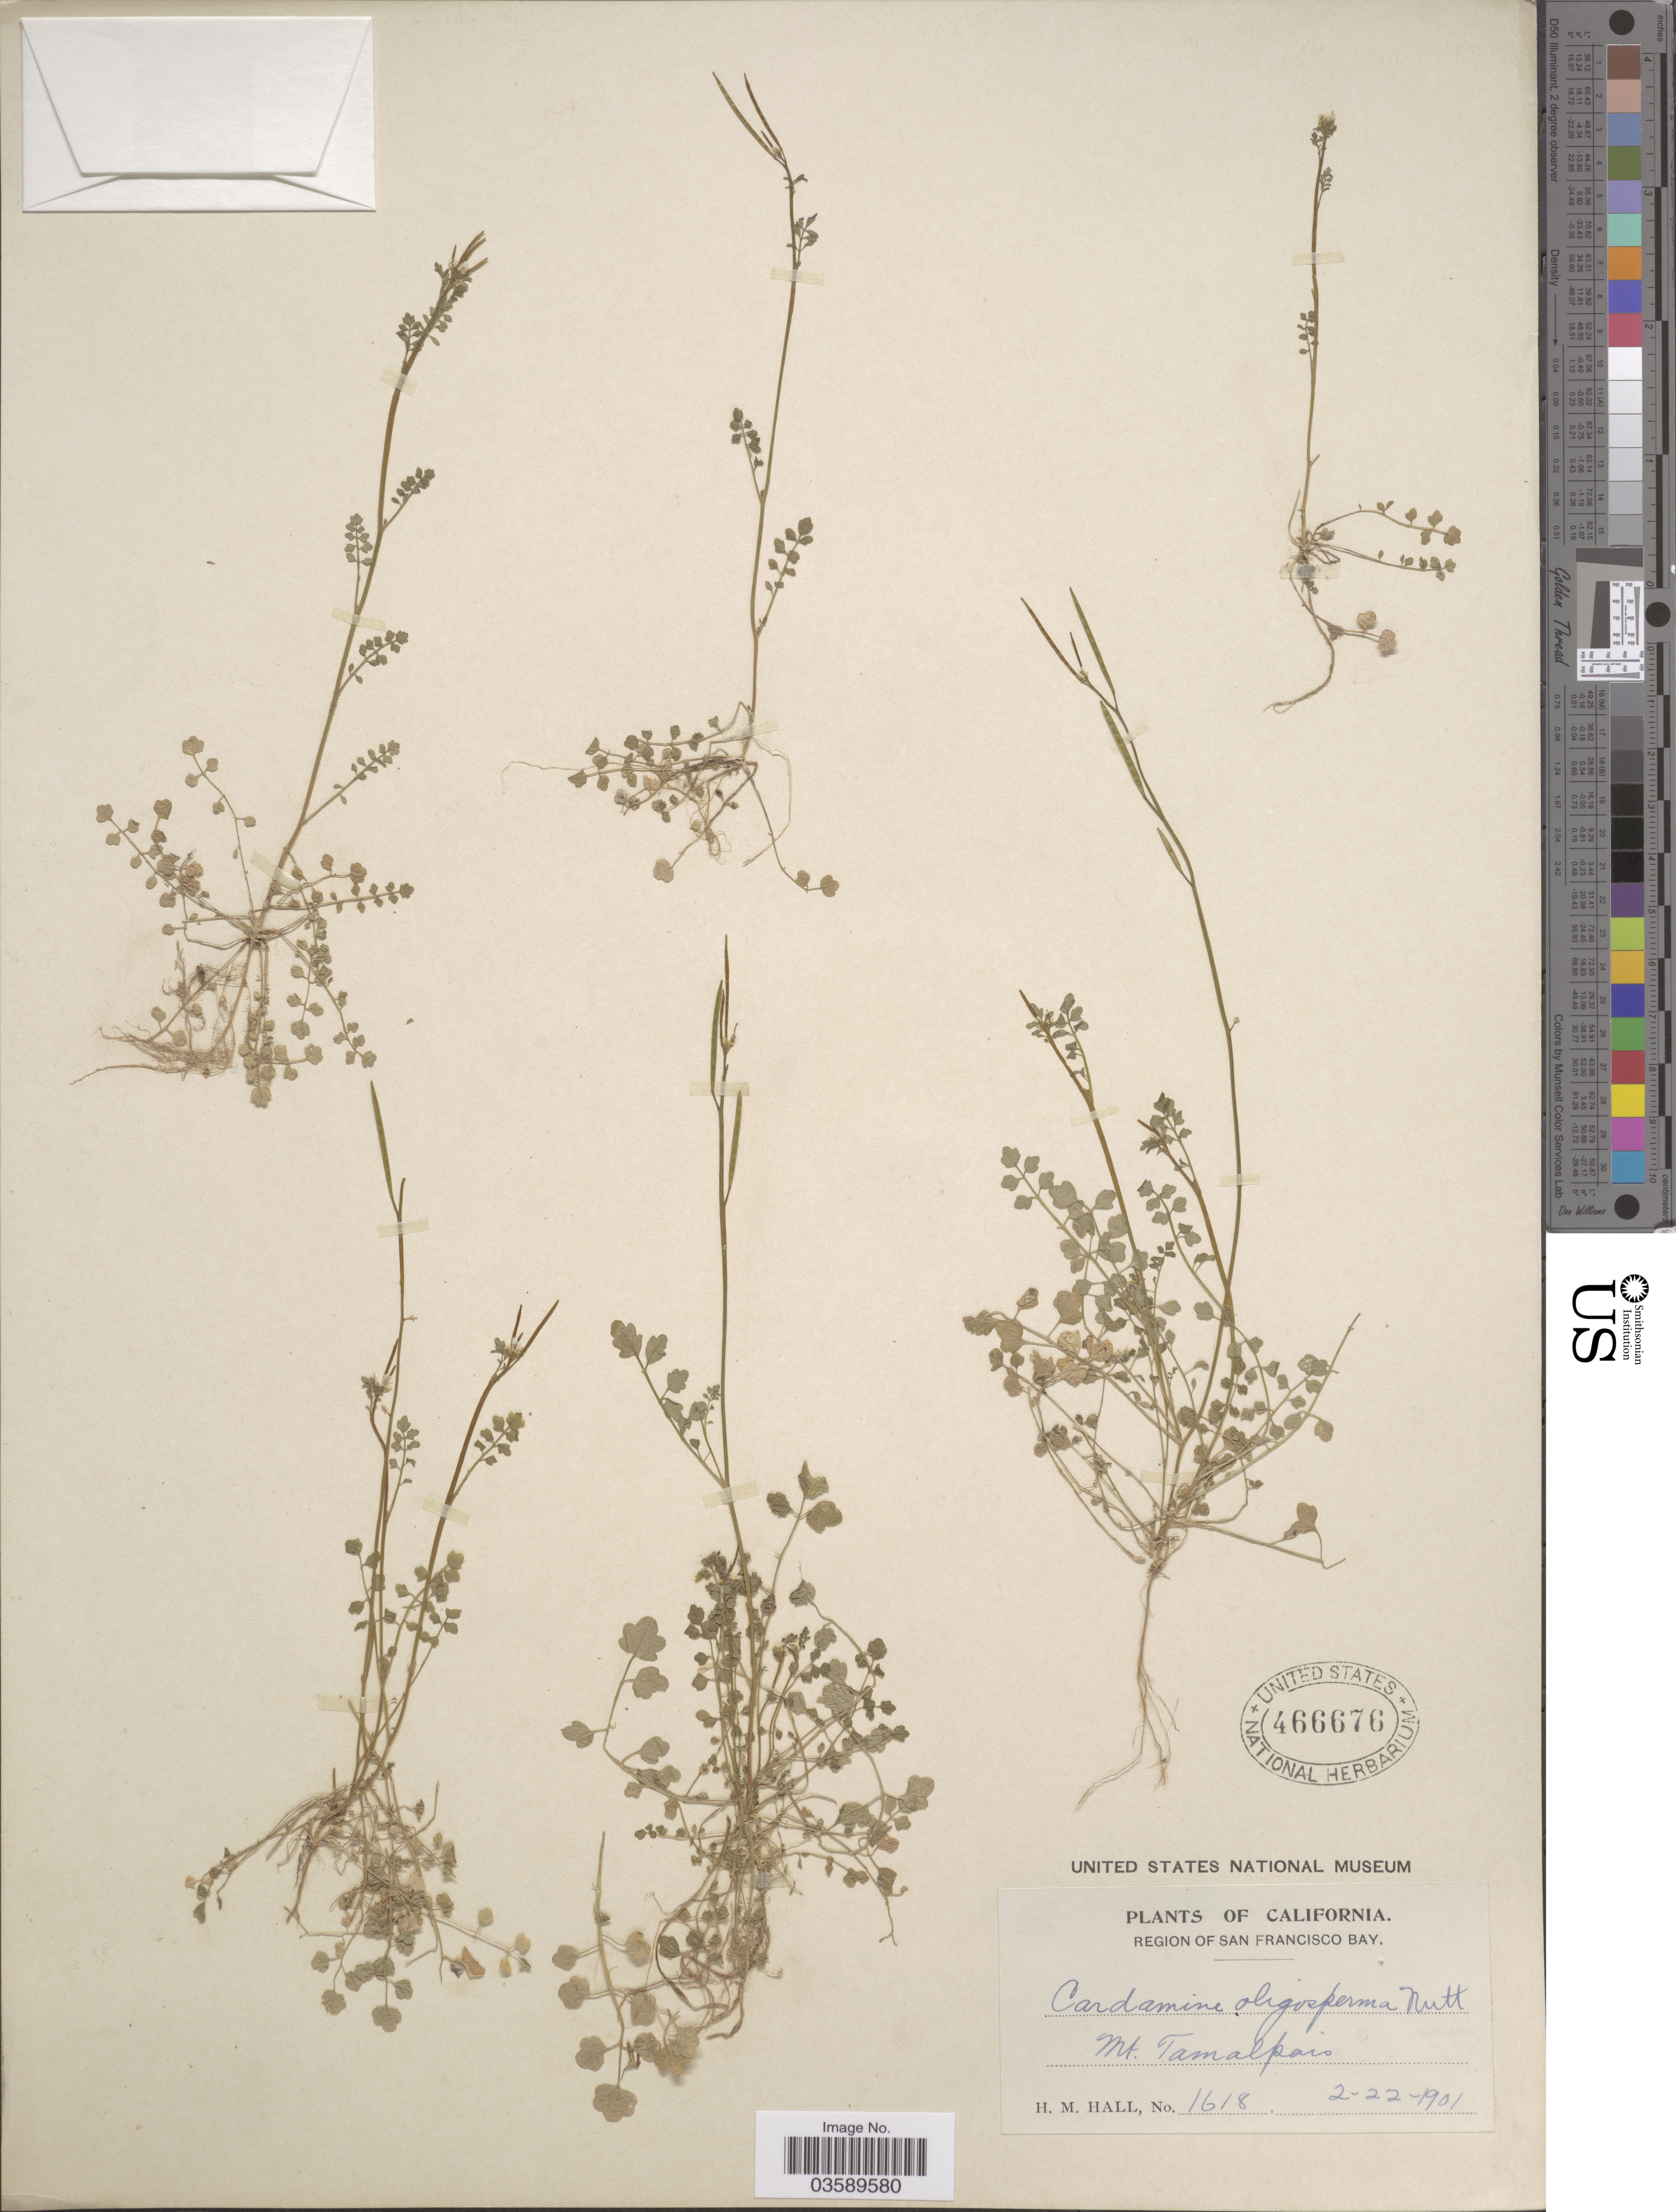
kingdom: Plantae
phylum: Tracheophyta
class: Magnoliopsida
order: Brassicales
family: Brassicaceae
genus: Cardamine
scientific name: Cardamine oligosperma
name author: Nutt.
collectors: H. M. Hall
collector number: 1618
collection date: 1901-02-22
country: United States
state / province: California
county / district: San Francisco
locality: Region of San Francisco Bay. Mt. Tamalpais.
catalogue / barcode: US 466676